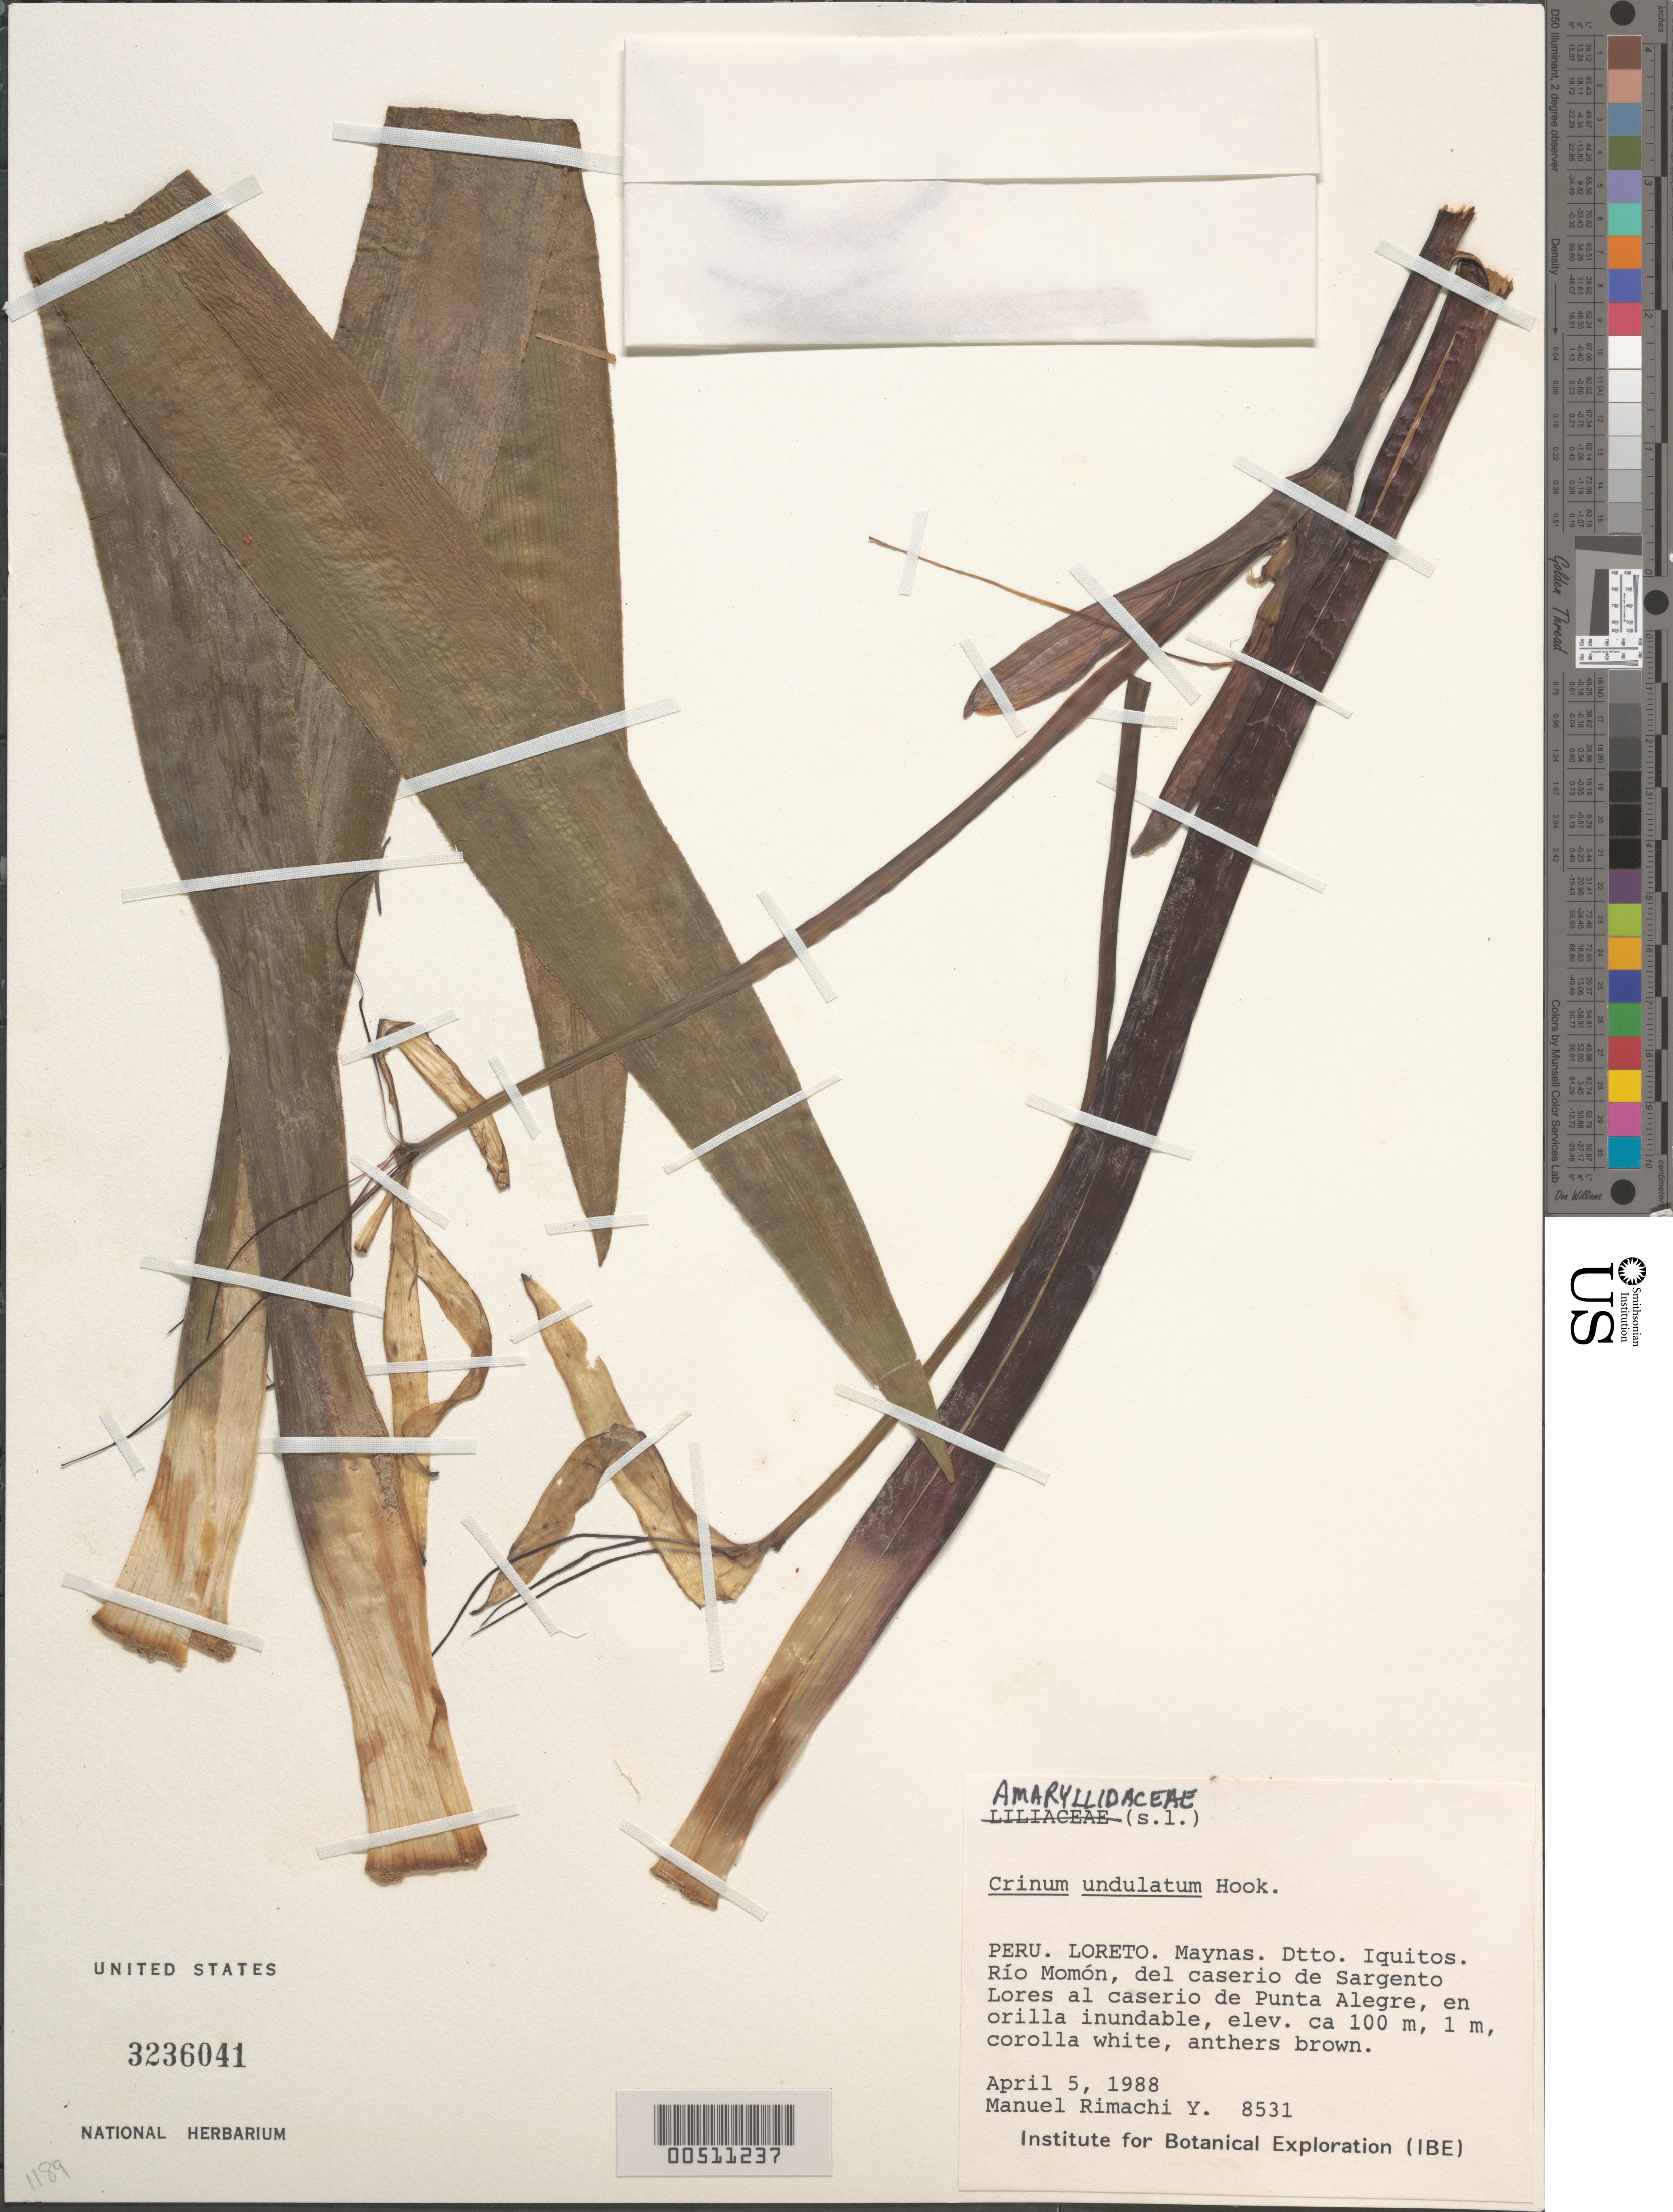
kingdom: Plantae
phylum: Tracheophyta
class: Liliopsida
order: Asparagales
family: Amaryllidaceae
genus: Crinum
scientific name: Crinum undulatum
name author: Hook.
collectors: M. Rimachi Y.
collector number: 8531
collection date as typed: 05 Apr 1988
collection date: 1988-04-05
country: Peru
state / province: Loreto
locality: Maynas, iquitos, rio momon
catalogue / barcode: US 3236041